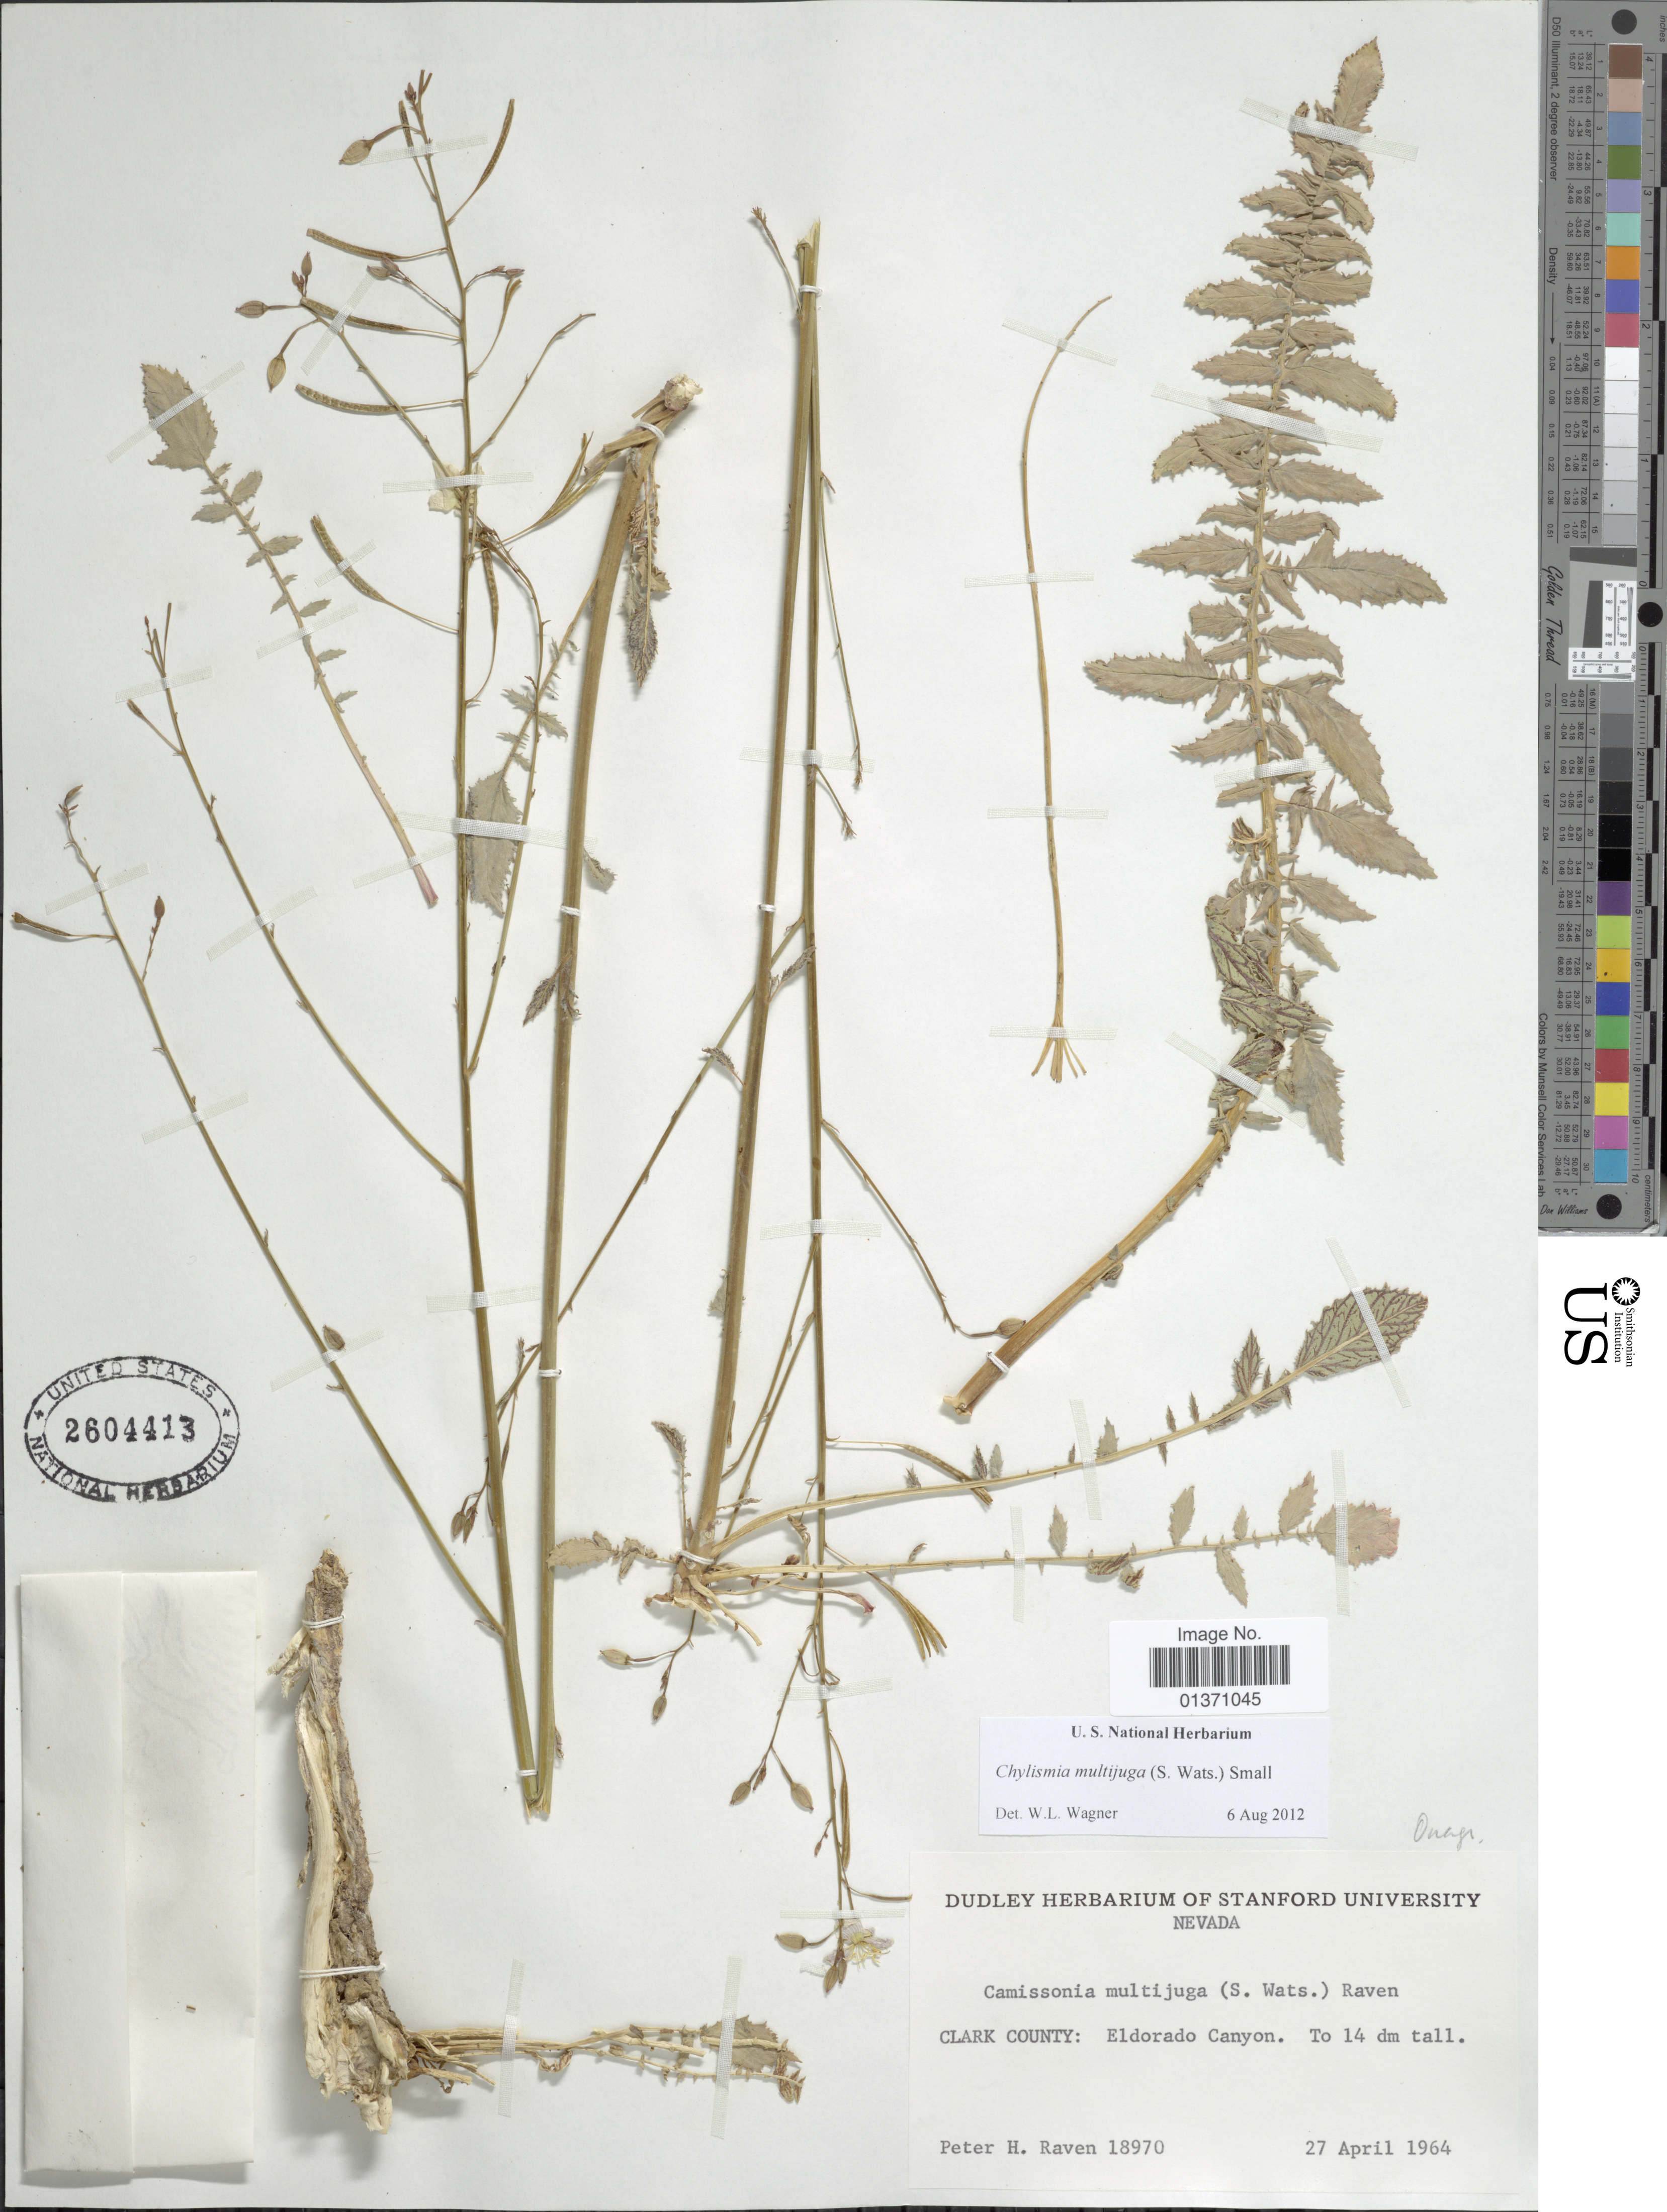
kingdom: Plantae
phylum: Tracheophyta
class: Magnoliopsida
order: Myrtales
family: Onagraceae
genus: Chylismia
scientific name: Chylismia multijuga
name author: (S. Watson) Small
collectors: P. H. Raven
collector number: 18970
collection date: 1964-04-27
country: United States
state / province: Nevada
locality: Clark County: Eldorado Canyon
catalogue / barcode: US 2604413